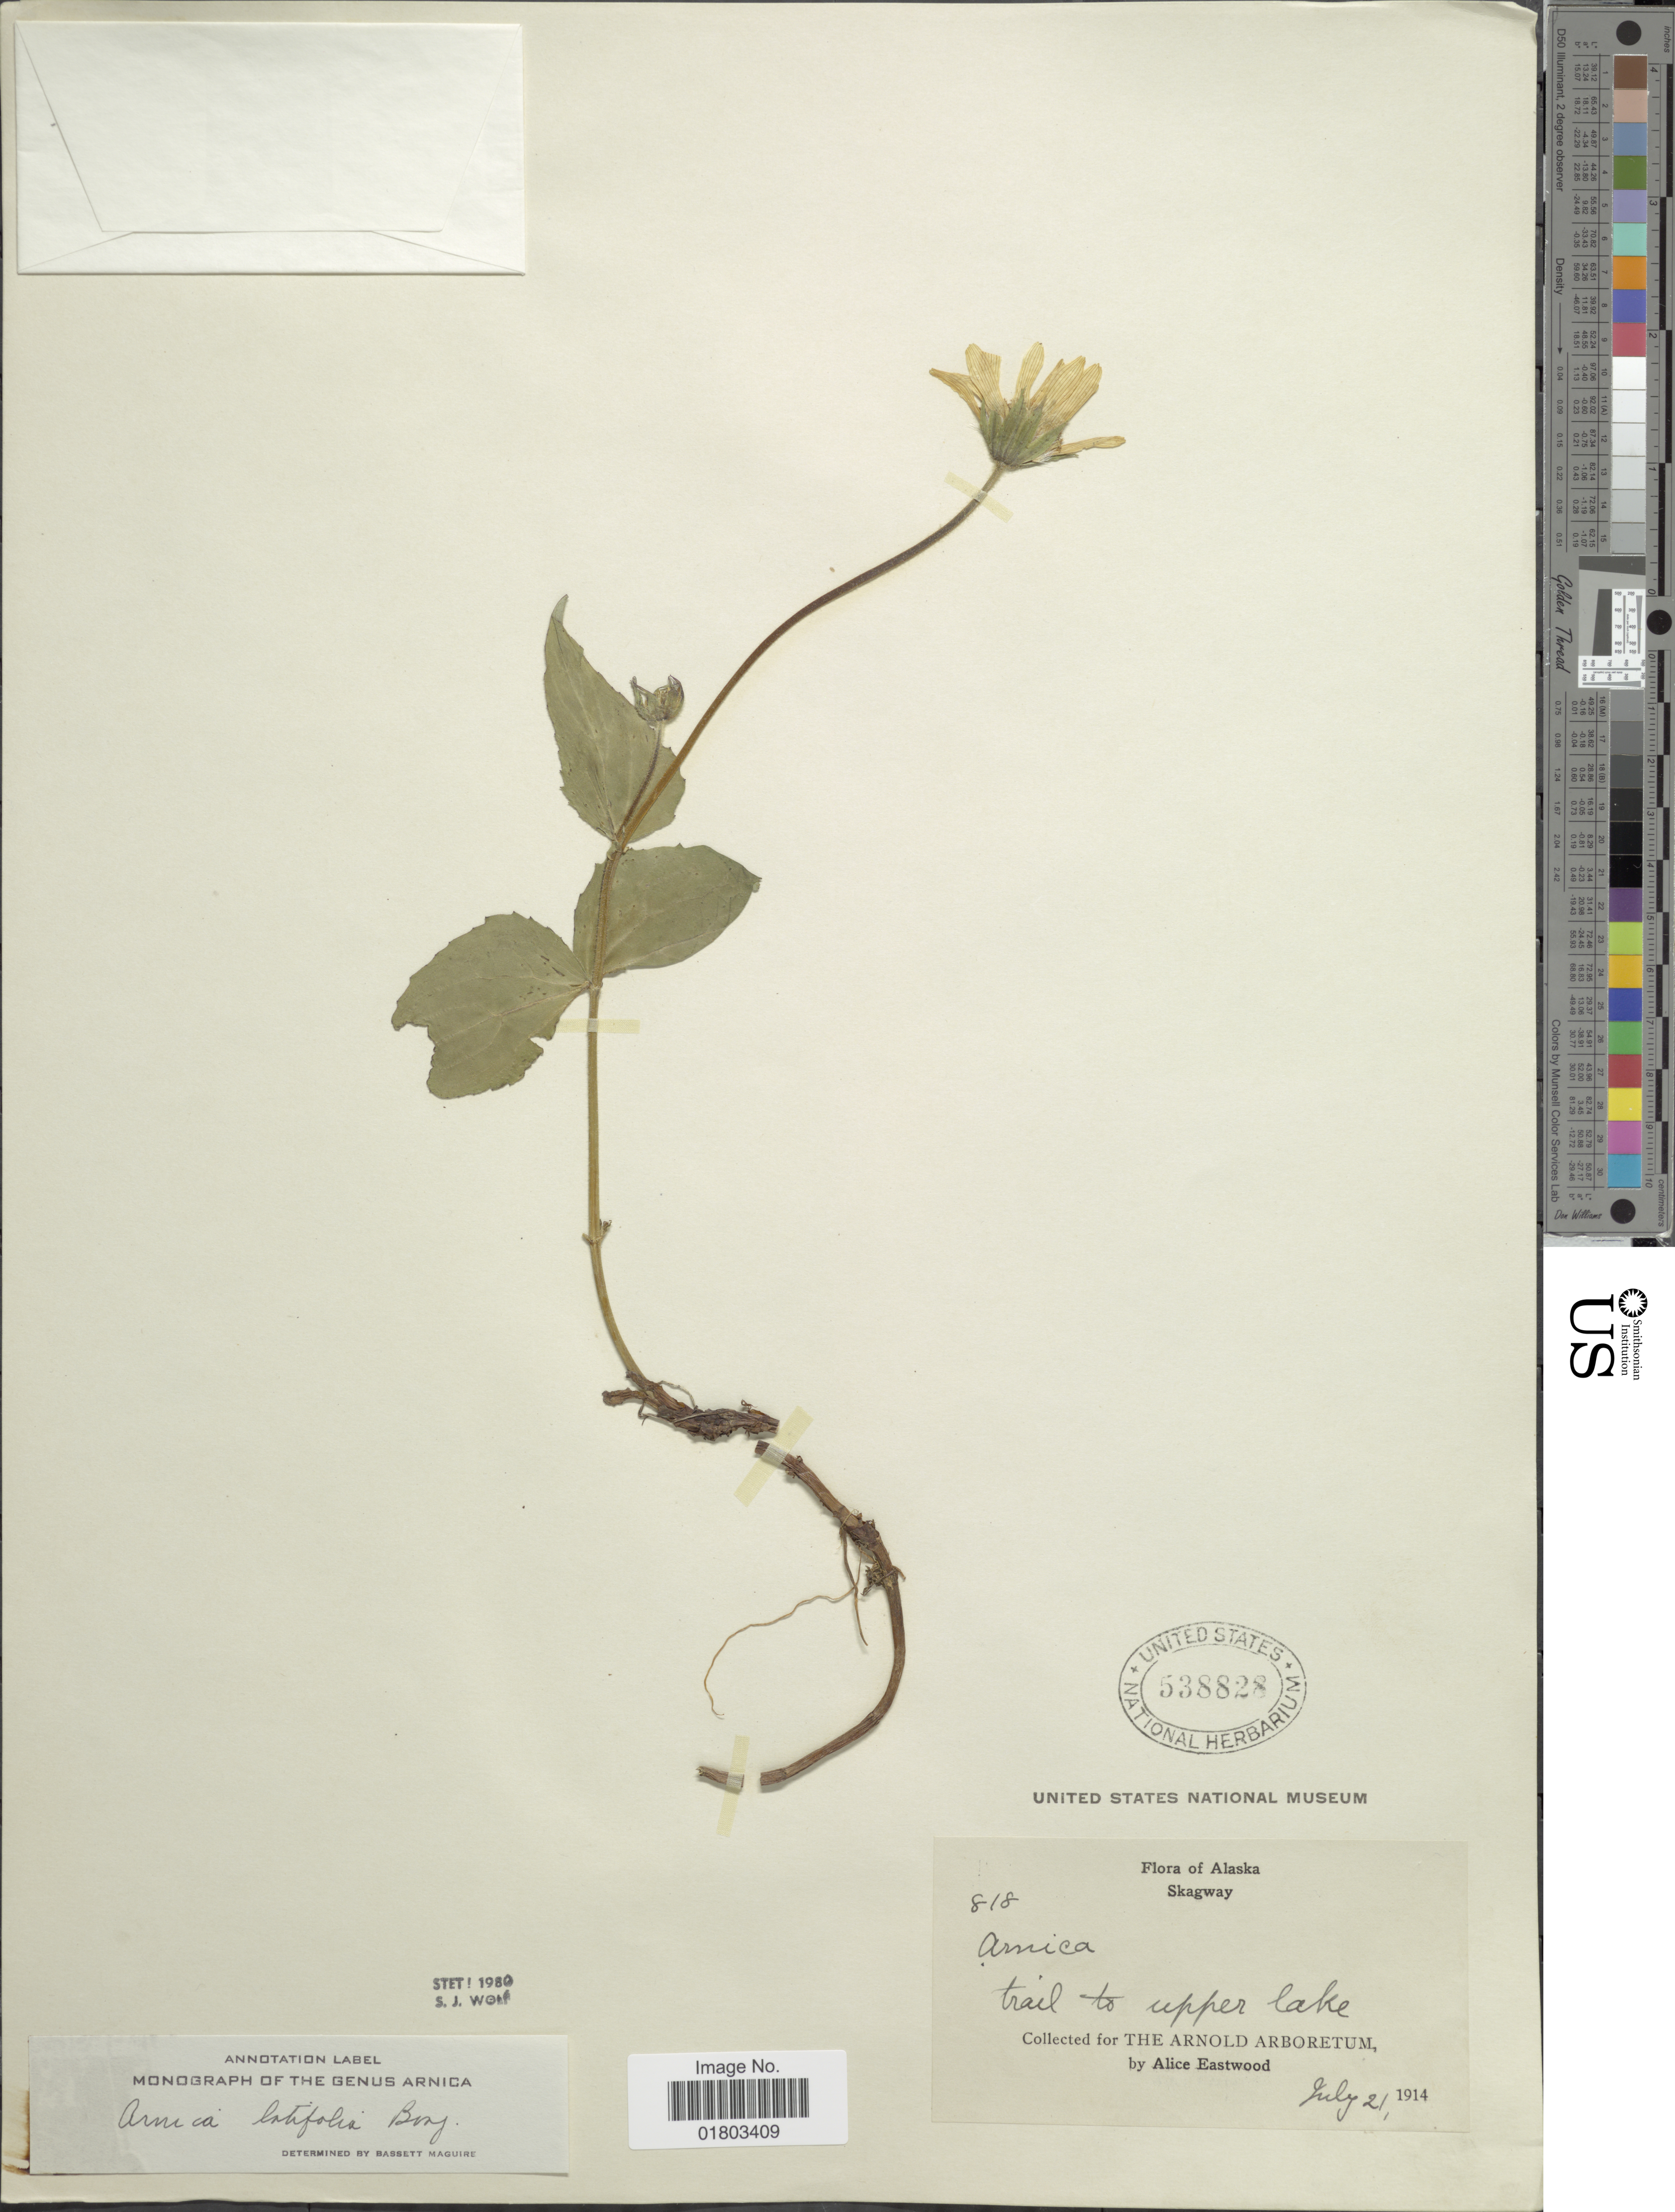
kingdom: Plantae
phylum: Tracheophyta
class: Magnoliopsida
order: Asterales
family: Asteraceae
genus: Arnica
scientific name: Arnica latifolia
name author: Bong.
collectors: A. Eastwood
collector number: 818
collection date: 1914-07-21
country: United States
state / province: Alaska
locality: Skagway, trail to upper Lake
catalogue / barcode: US 538828